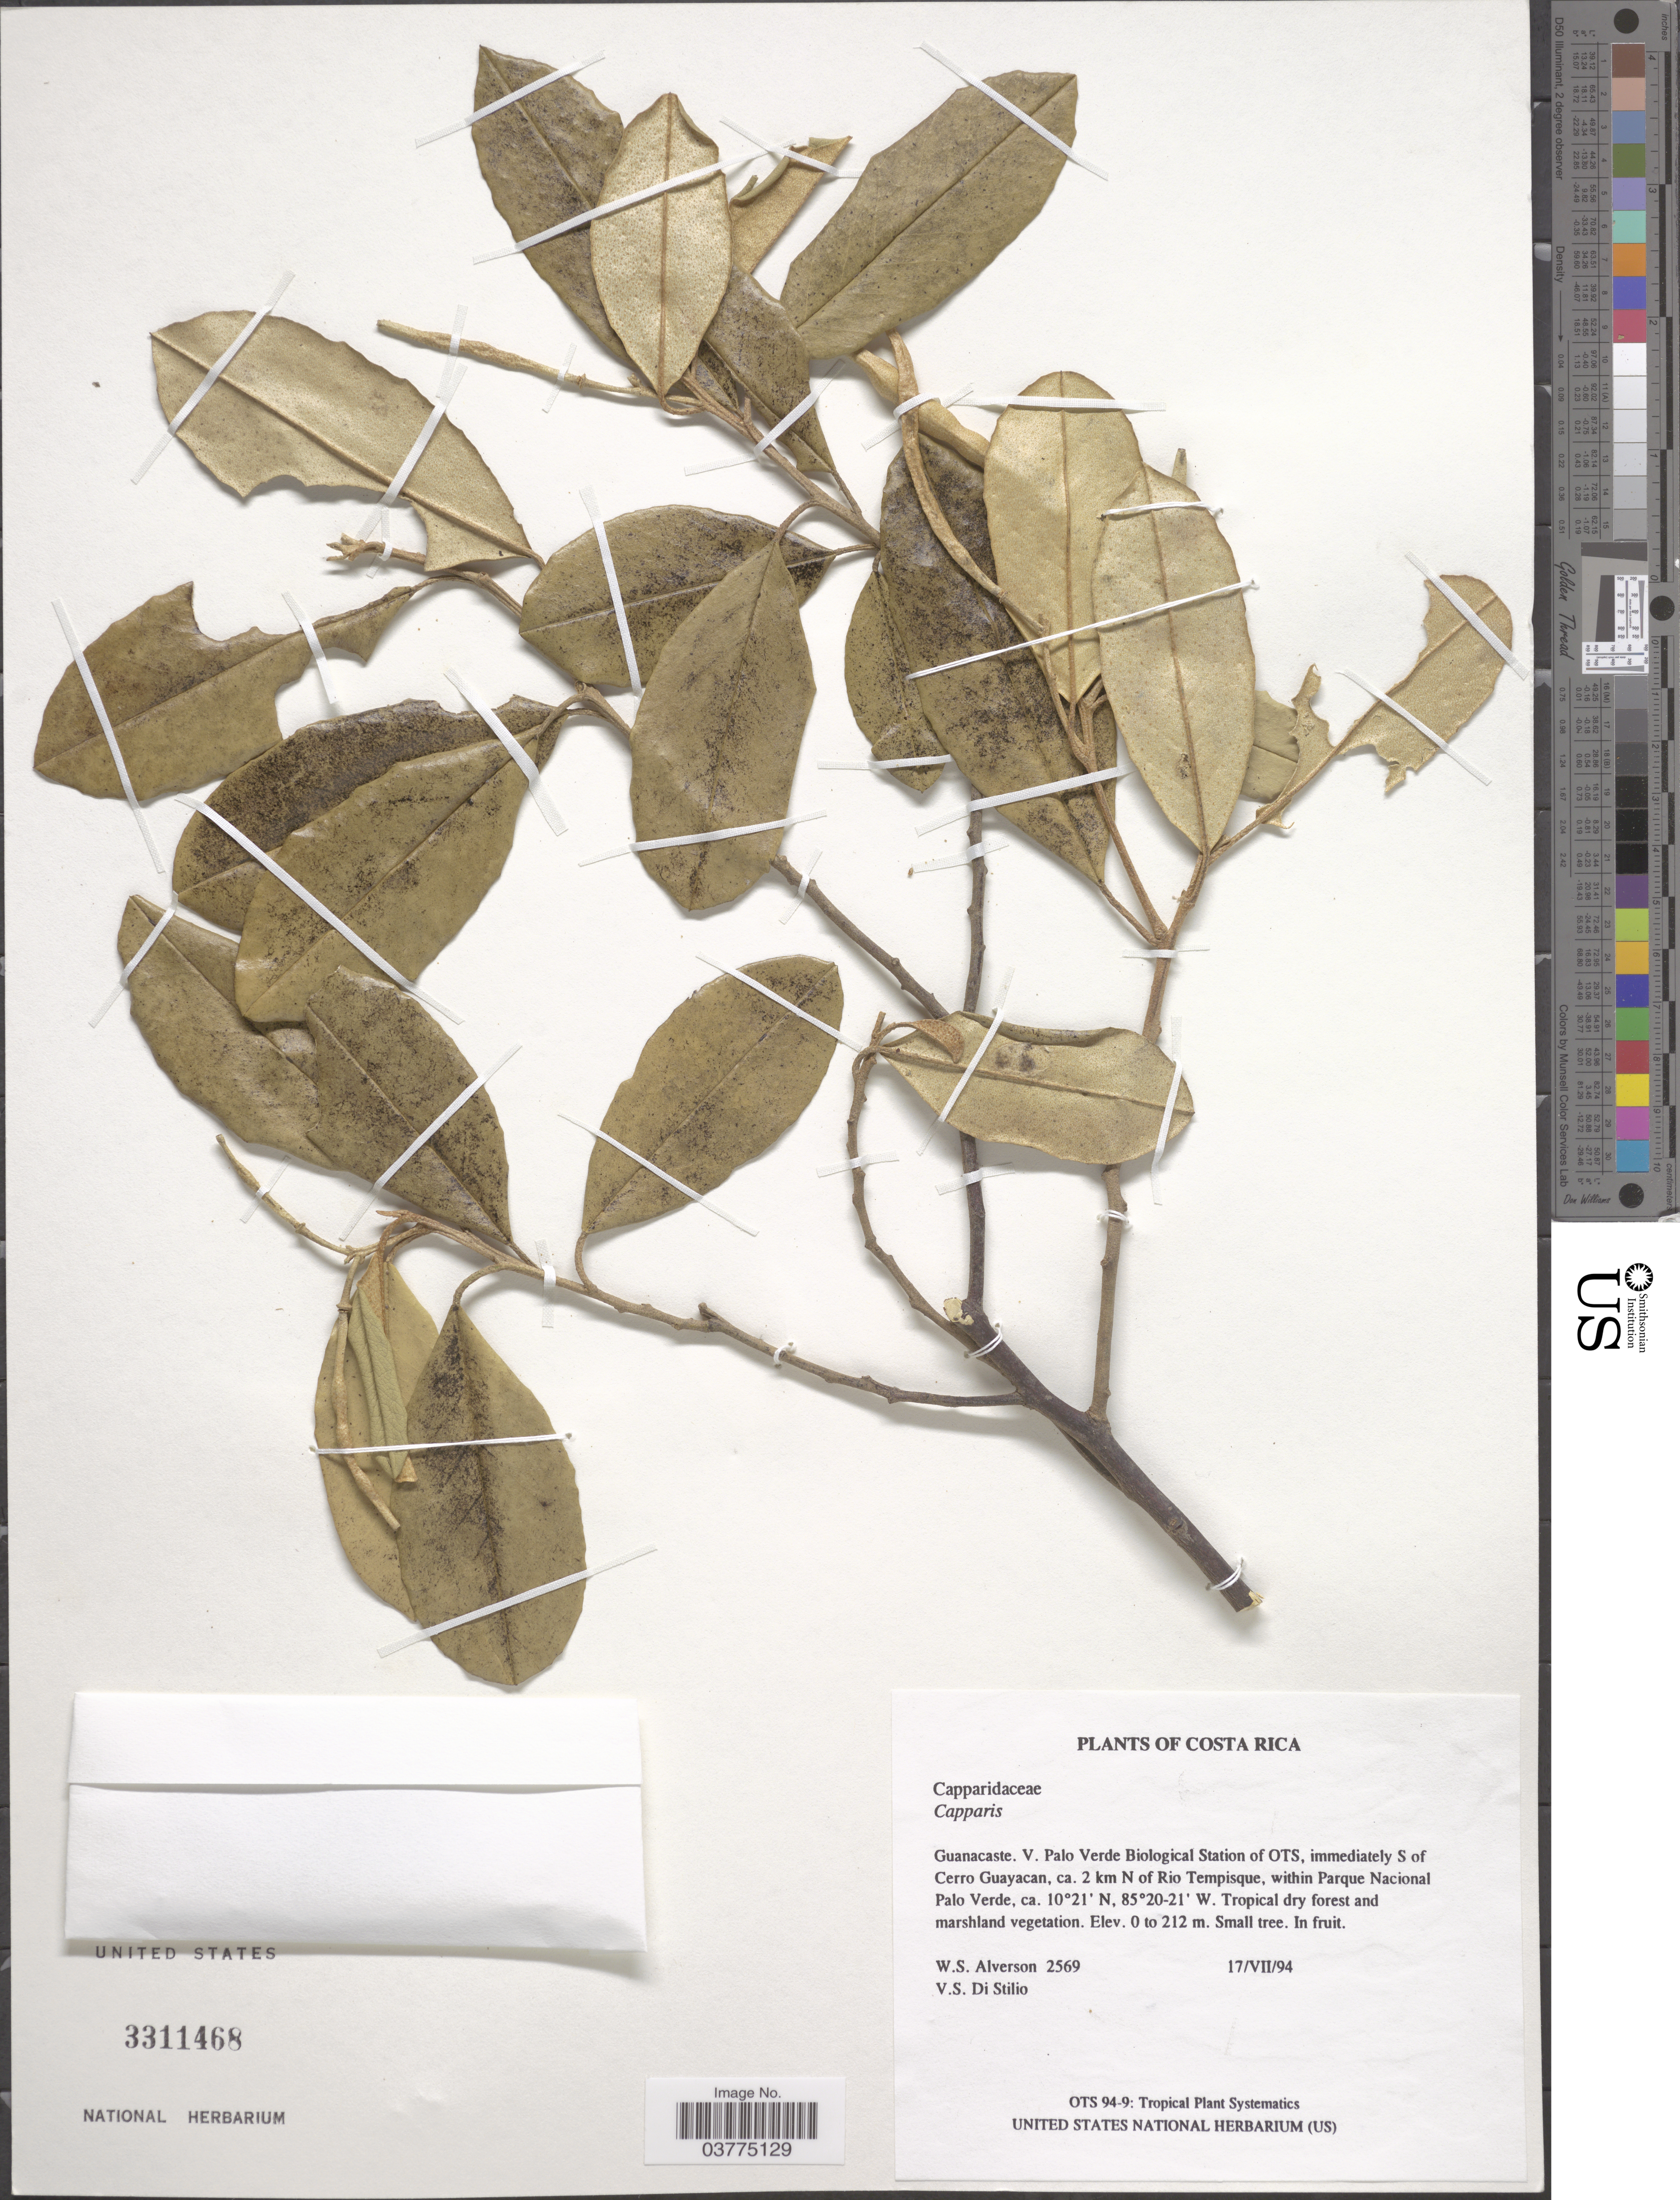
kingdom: Plantae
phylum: Tracheophyta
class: Magnoliopsida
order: Brassicales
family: Cleomaceae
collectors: W. S. Alverson & V. Di Stilio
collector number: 2569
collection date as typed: Transcribed d/m/y: 27/7/94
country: Costa Rica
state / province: Guanacaste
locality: V. Palo Verde Biological Station of OTS, immediately S of Cerro Guayacan, ca. 2 km N of Rio Tempisque, within Parque Nacional Palo Verde.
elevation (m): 0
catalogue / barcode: US 3311468